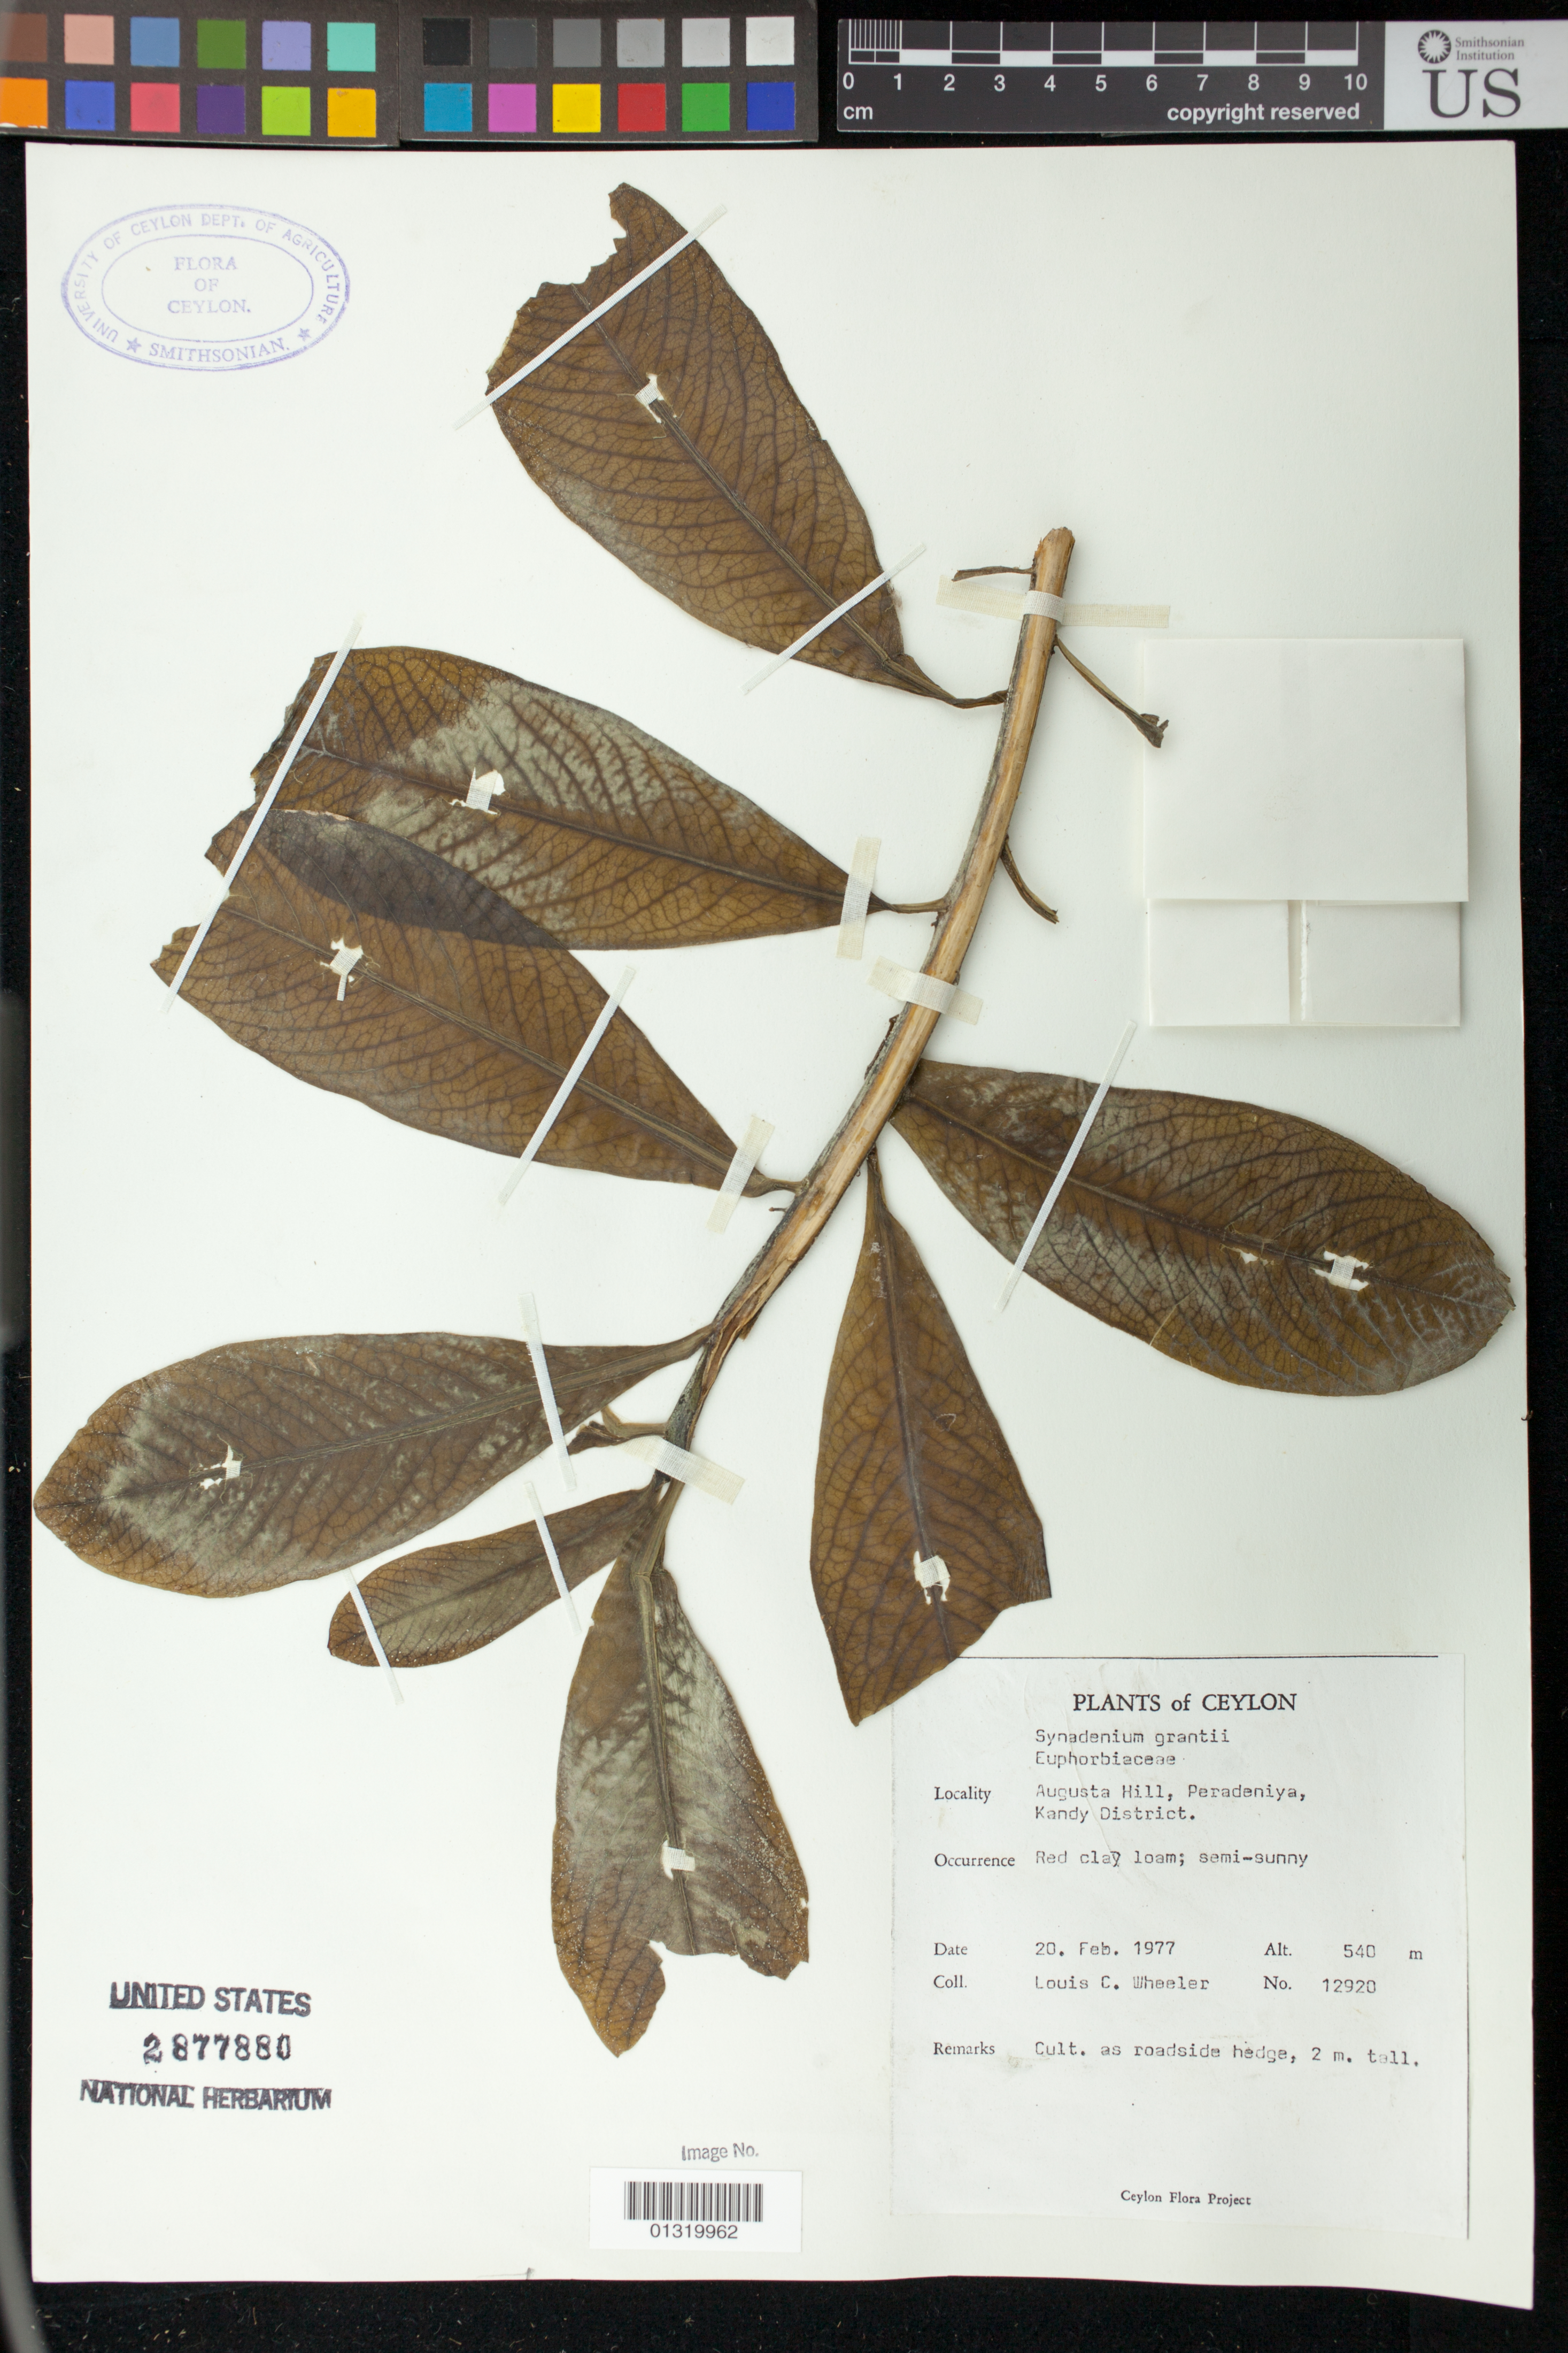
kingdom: Plantae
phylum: Tracheophyta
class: Magnoliopsida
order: Malpighiales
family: Euphorbiaceae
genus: Synadenium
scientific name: Synadenium grantii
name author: Hook. f.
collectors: L. C. Wheeler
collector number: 12920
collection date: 1977-02-20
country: Sri Lanka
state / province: Central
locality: Augusta Hill, Peradeniya, Kandy District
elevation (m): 540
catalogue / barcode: US 2877880